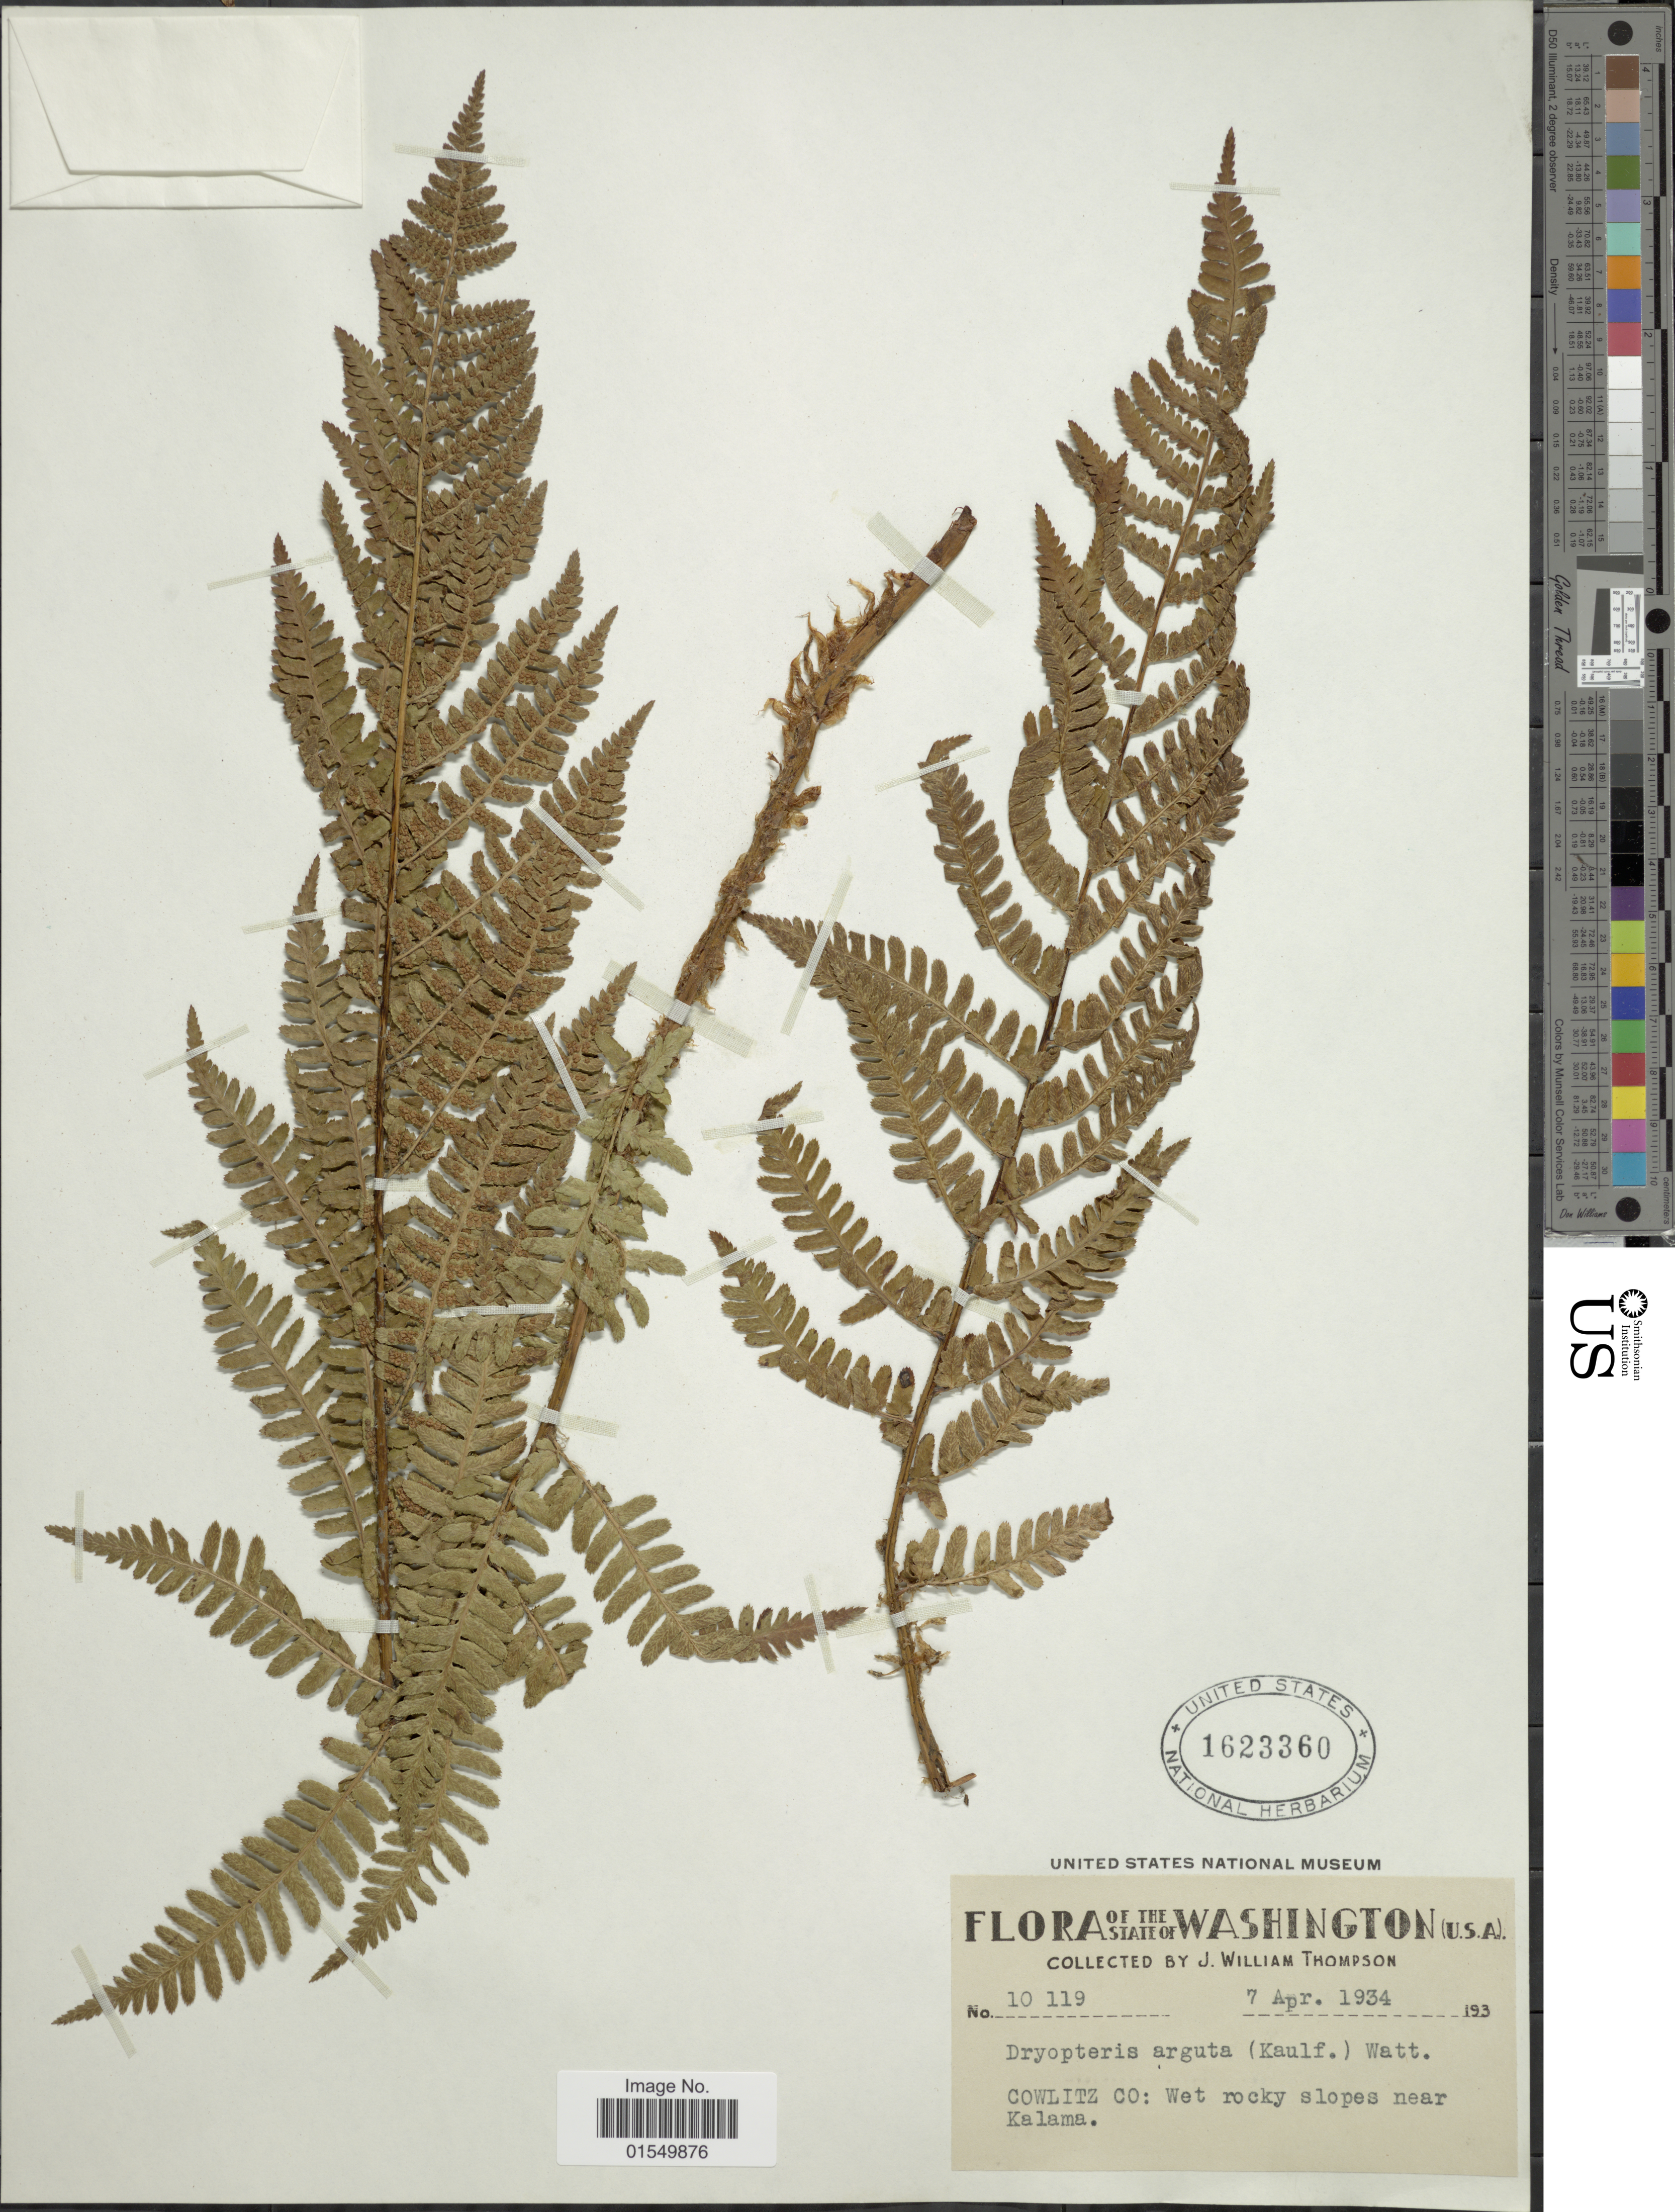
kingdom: Plantae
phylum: Tracheophyta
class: Polypodiopsida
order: Polypodiales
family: Dryopteridaceae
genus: Dryopteris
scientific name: Dryopteris arguta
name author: (Kaulf.) Maxon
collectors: J. W. Thompson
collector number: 10119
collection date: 1934-04-07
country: United States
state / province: Washington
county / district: Cowlitz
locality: State of Washington (U.S.A.), Cowlitz Co: wet rocky slopes near Kalama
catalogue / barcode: US 1623360